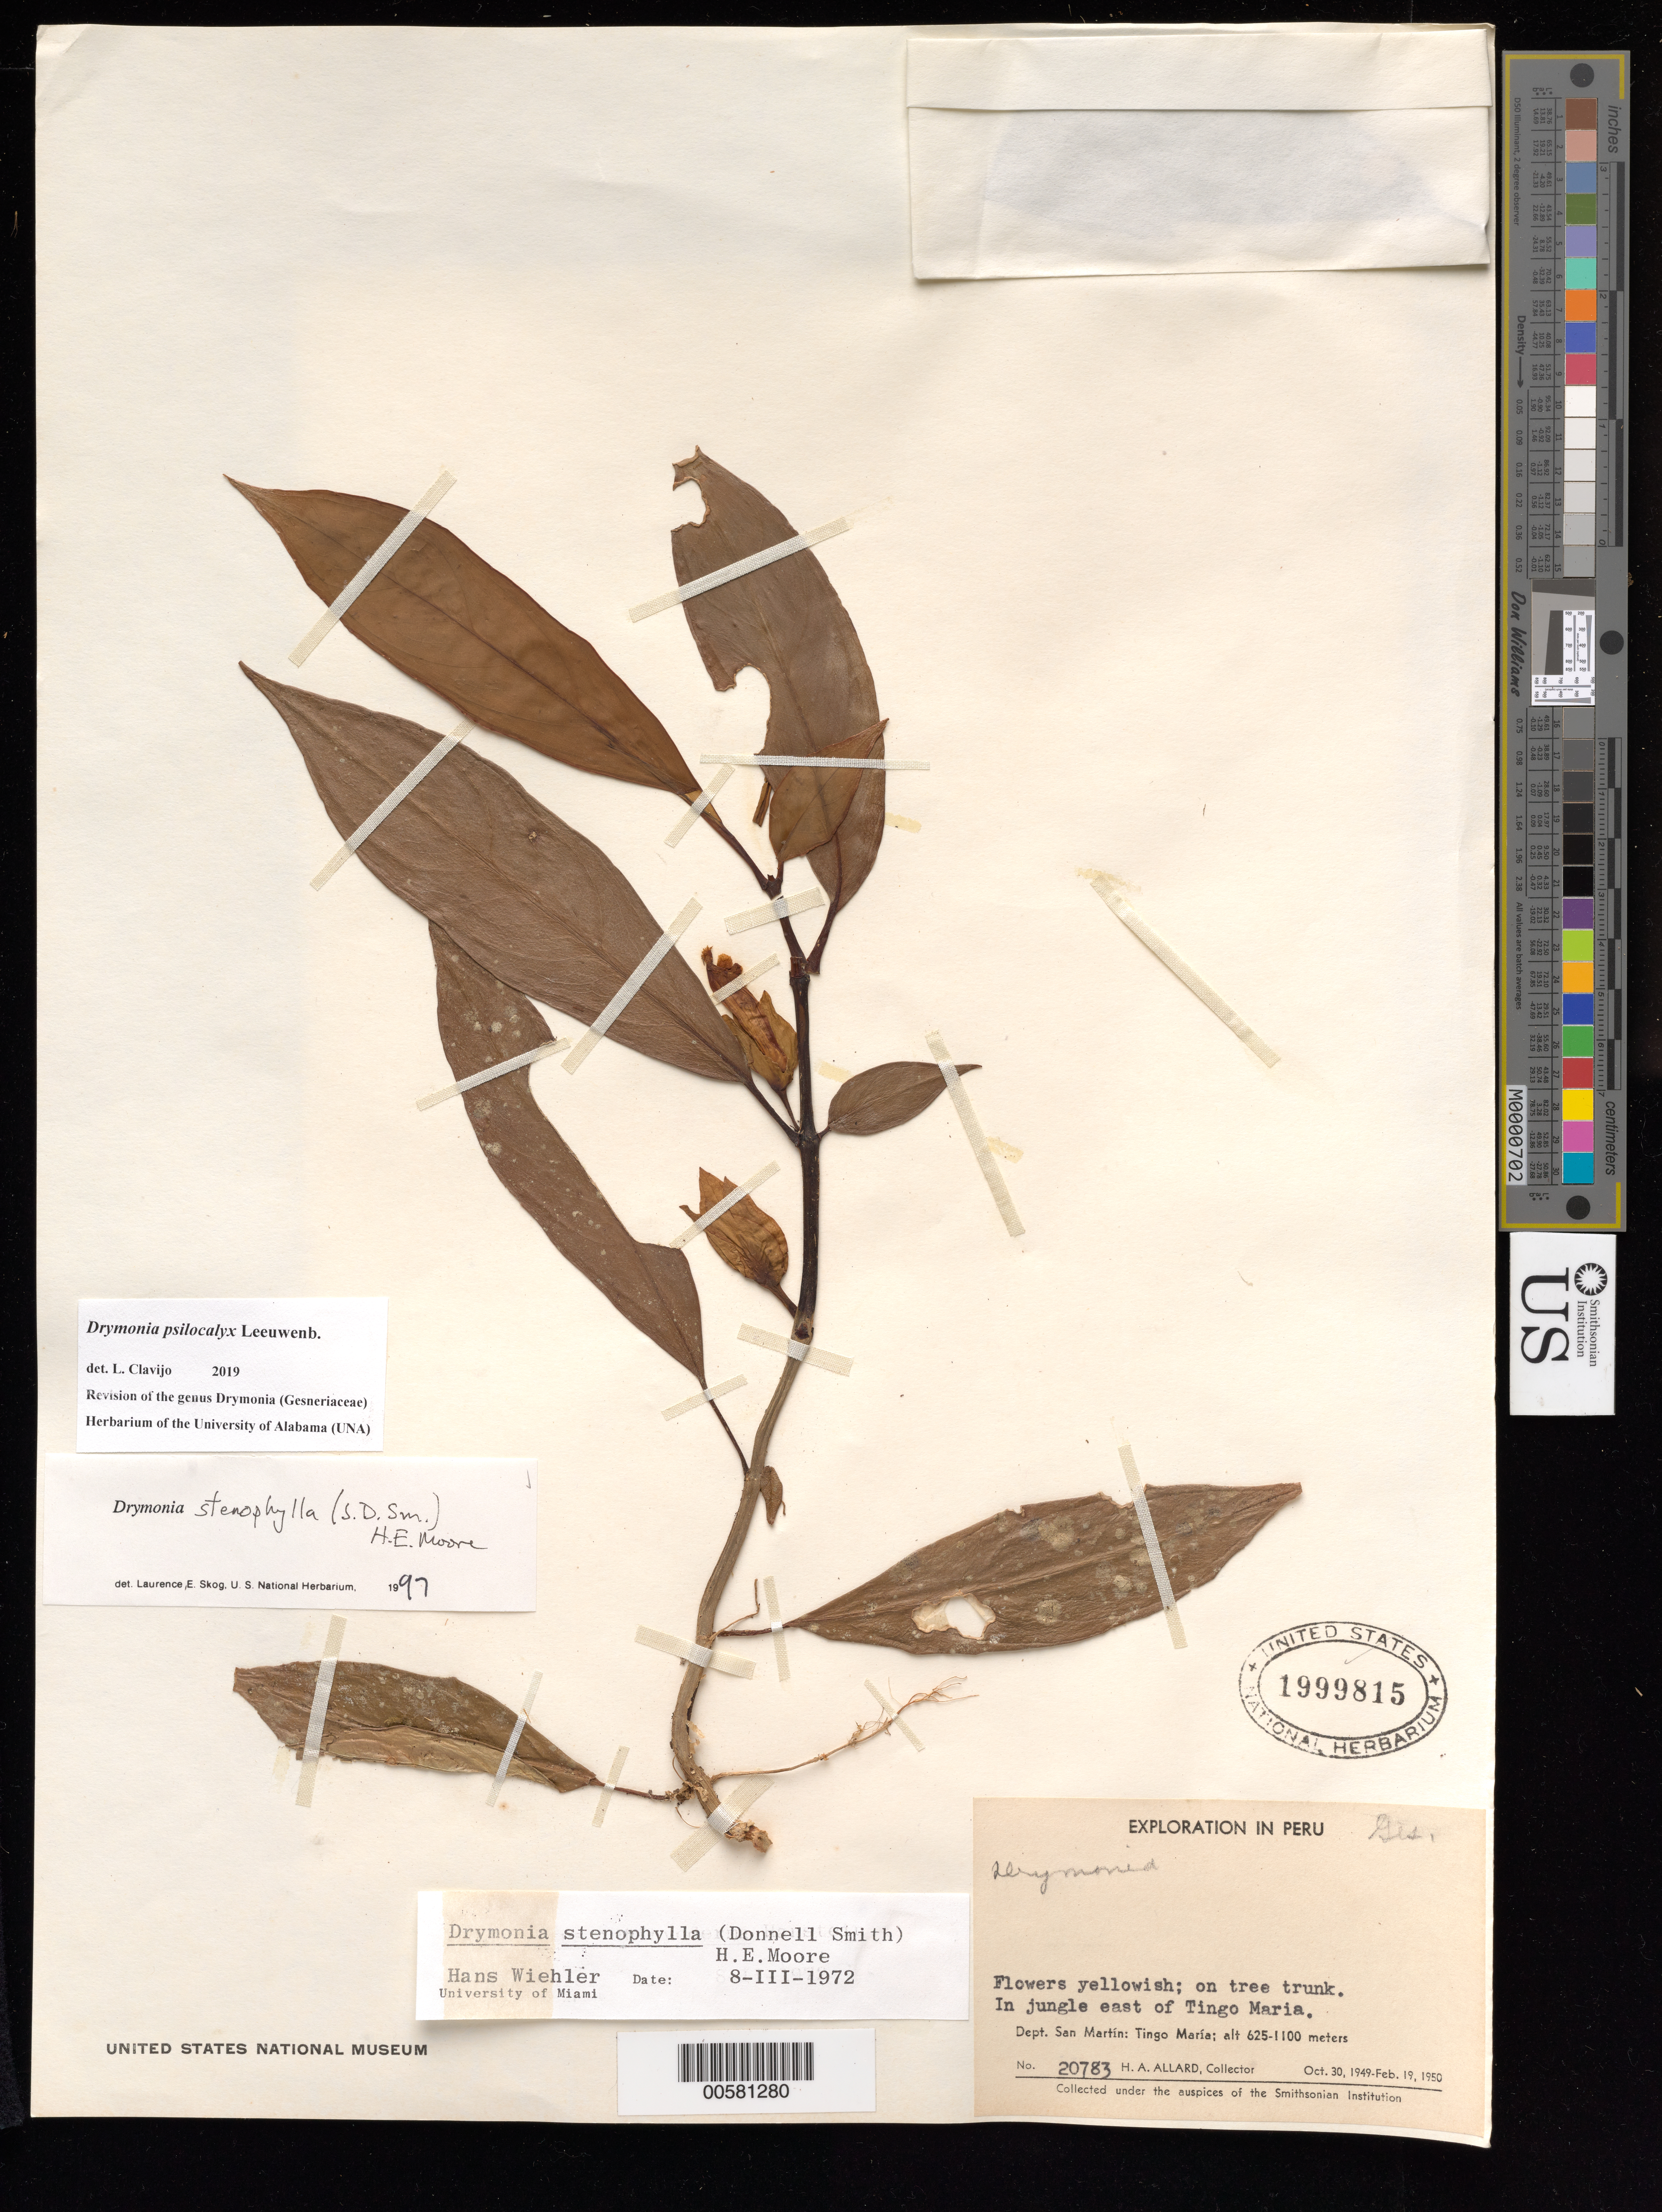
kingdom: Plantae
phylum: Tracheophyta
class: Magnoliopsida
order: Lamiales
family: Gesneriaceae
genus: Drymonia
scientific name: Drymonia stenophylla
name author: (Donn. Sm.) H.E. Moore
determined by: Skog, Laurence E.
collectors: H. A. Allard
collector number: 20783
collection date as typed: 1949-50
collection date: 1949/1950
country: Peru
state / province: San Martín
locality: East of Tingo Maria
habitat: In jungle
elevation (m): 625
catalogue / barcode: US 1999815